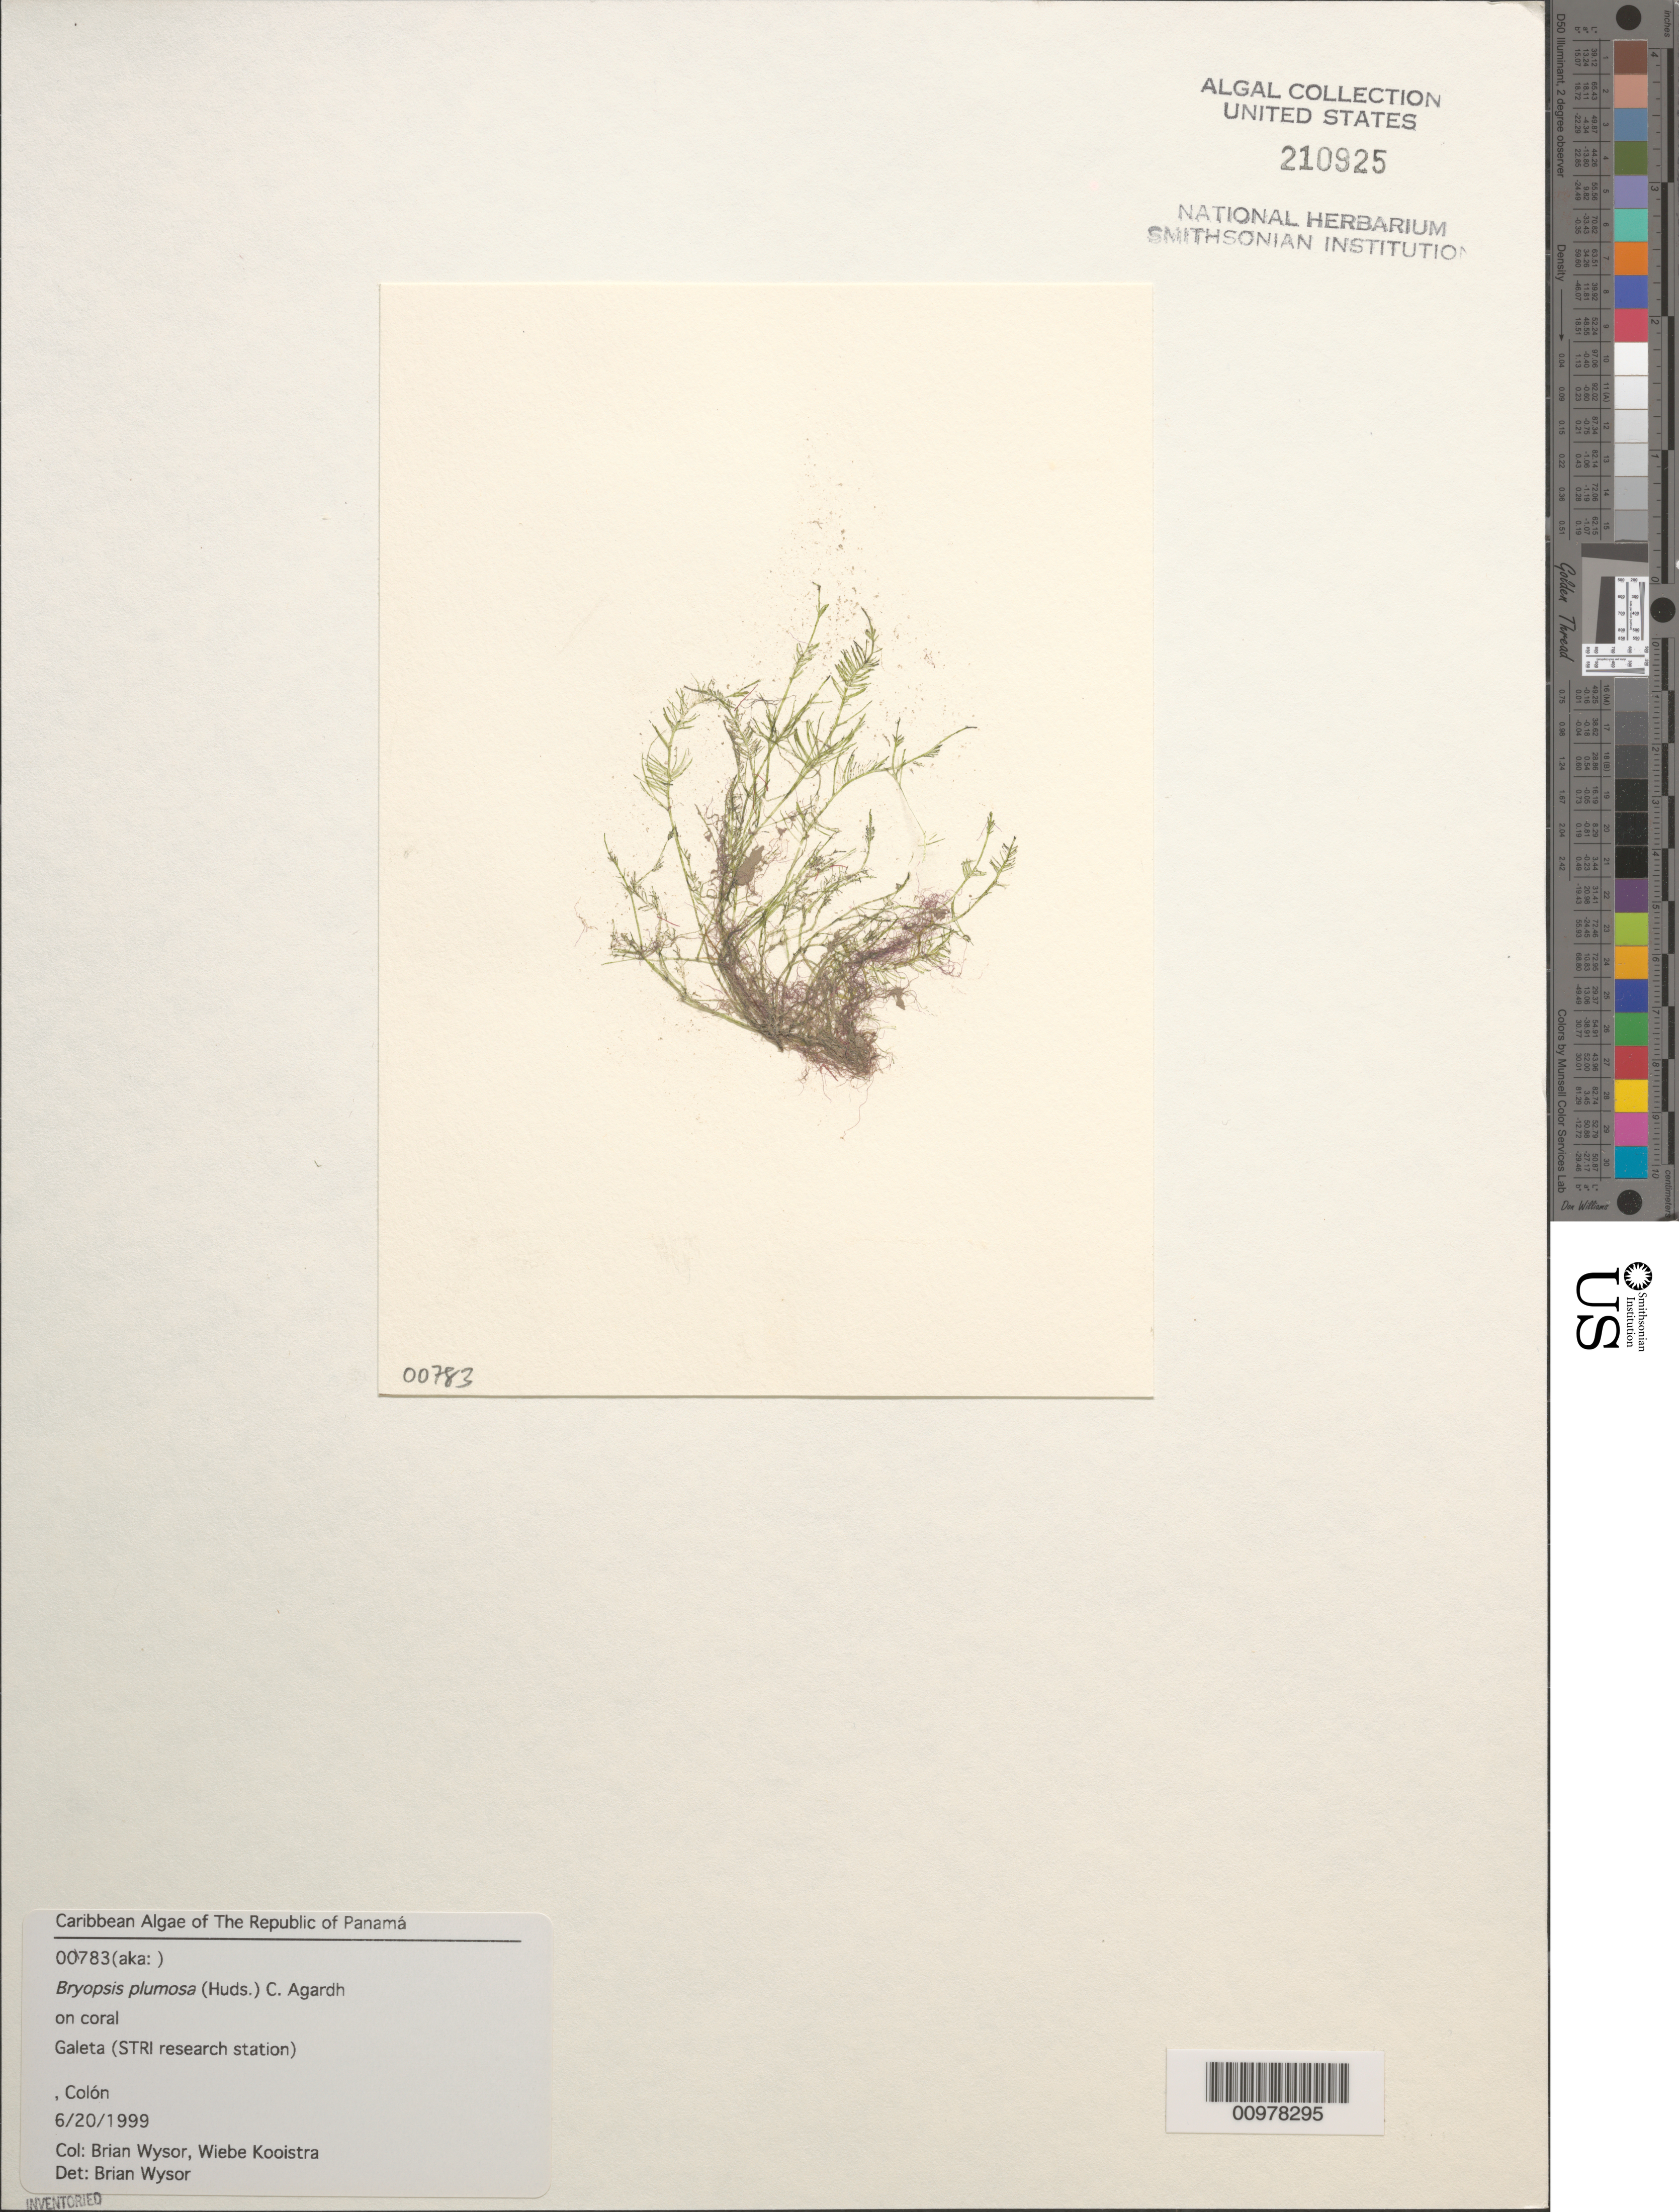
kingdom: Plantae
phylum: Chlorophyta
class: Ulvophyceae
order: Bryopsidales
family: Bryopsidaceae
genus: Bryopsis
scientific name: Bryopsis plumosa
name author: (Huds.) C. Agardh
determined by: Wysor, B.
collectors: B. Wysor & W. Kooistra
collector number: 00783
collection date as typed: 20 Jun 1999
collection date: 1999-06-20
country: Panama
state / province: Colón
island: Galeta Island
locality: STRI (Smithsonian Tropical Research Institute) research station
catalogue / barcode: US 210925